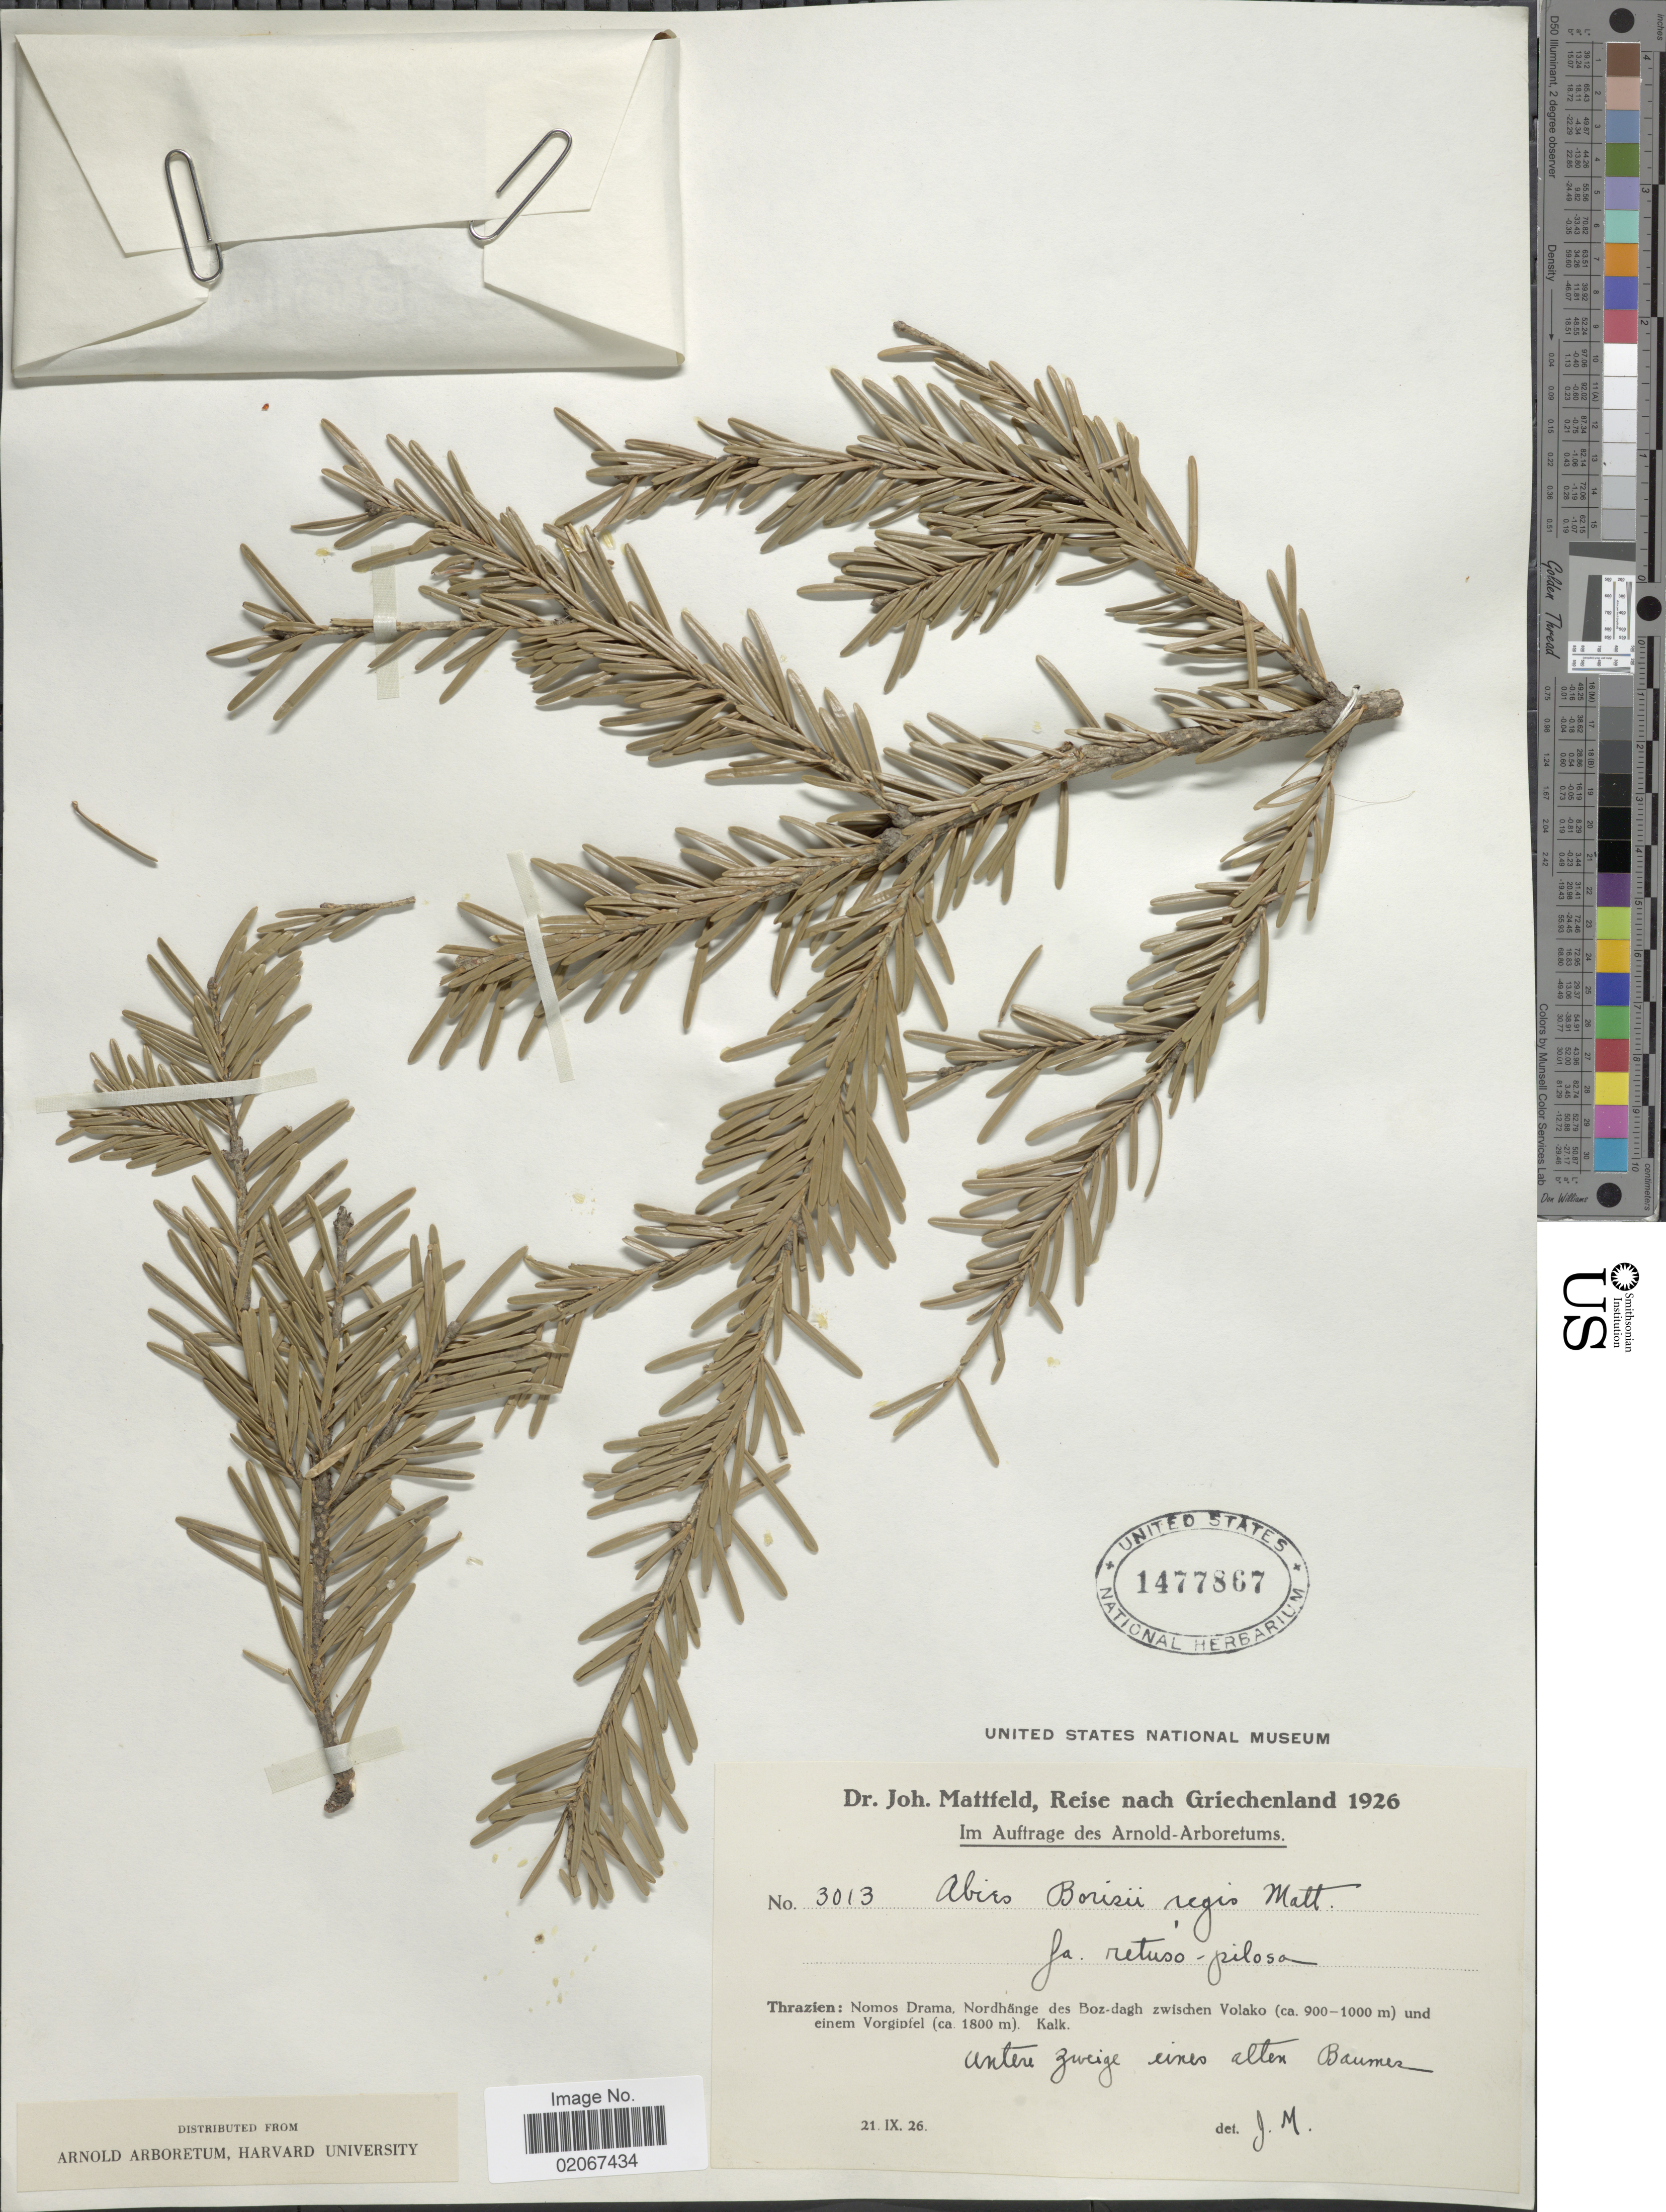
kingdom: Plantae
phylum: Tracheophyta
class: Pinopsida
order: Pinales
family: Pinaceae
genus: Abies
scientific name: Abies borisii-regis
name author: Mattf.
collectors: J. Mattfeld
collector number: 3013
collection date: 1926-09-21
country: Greece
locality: Thrazien: Nomos Drama, Nordhänge des Boz-dagh zwischen Volako und einem Vorgipfel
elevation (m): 900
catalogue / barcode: US 1477867